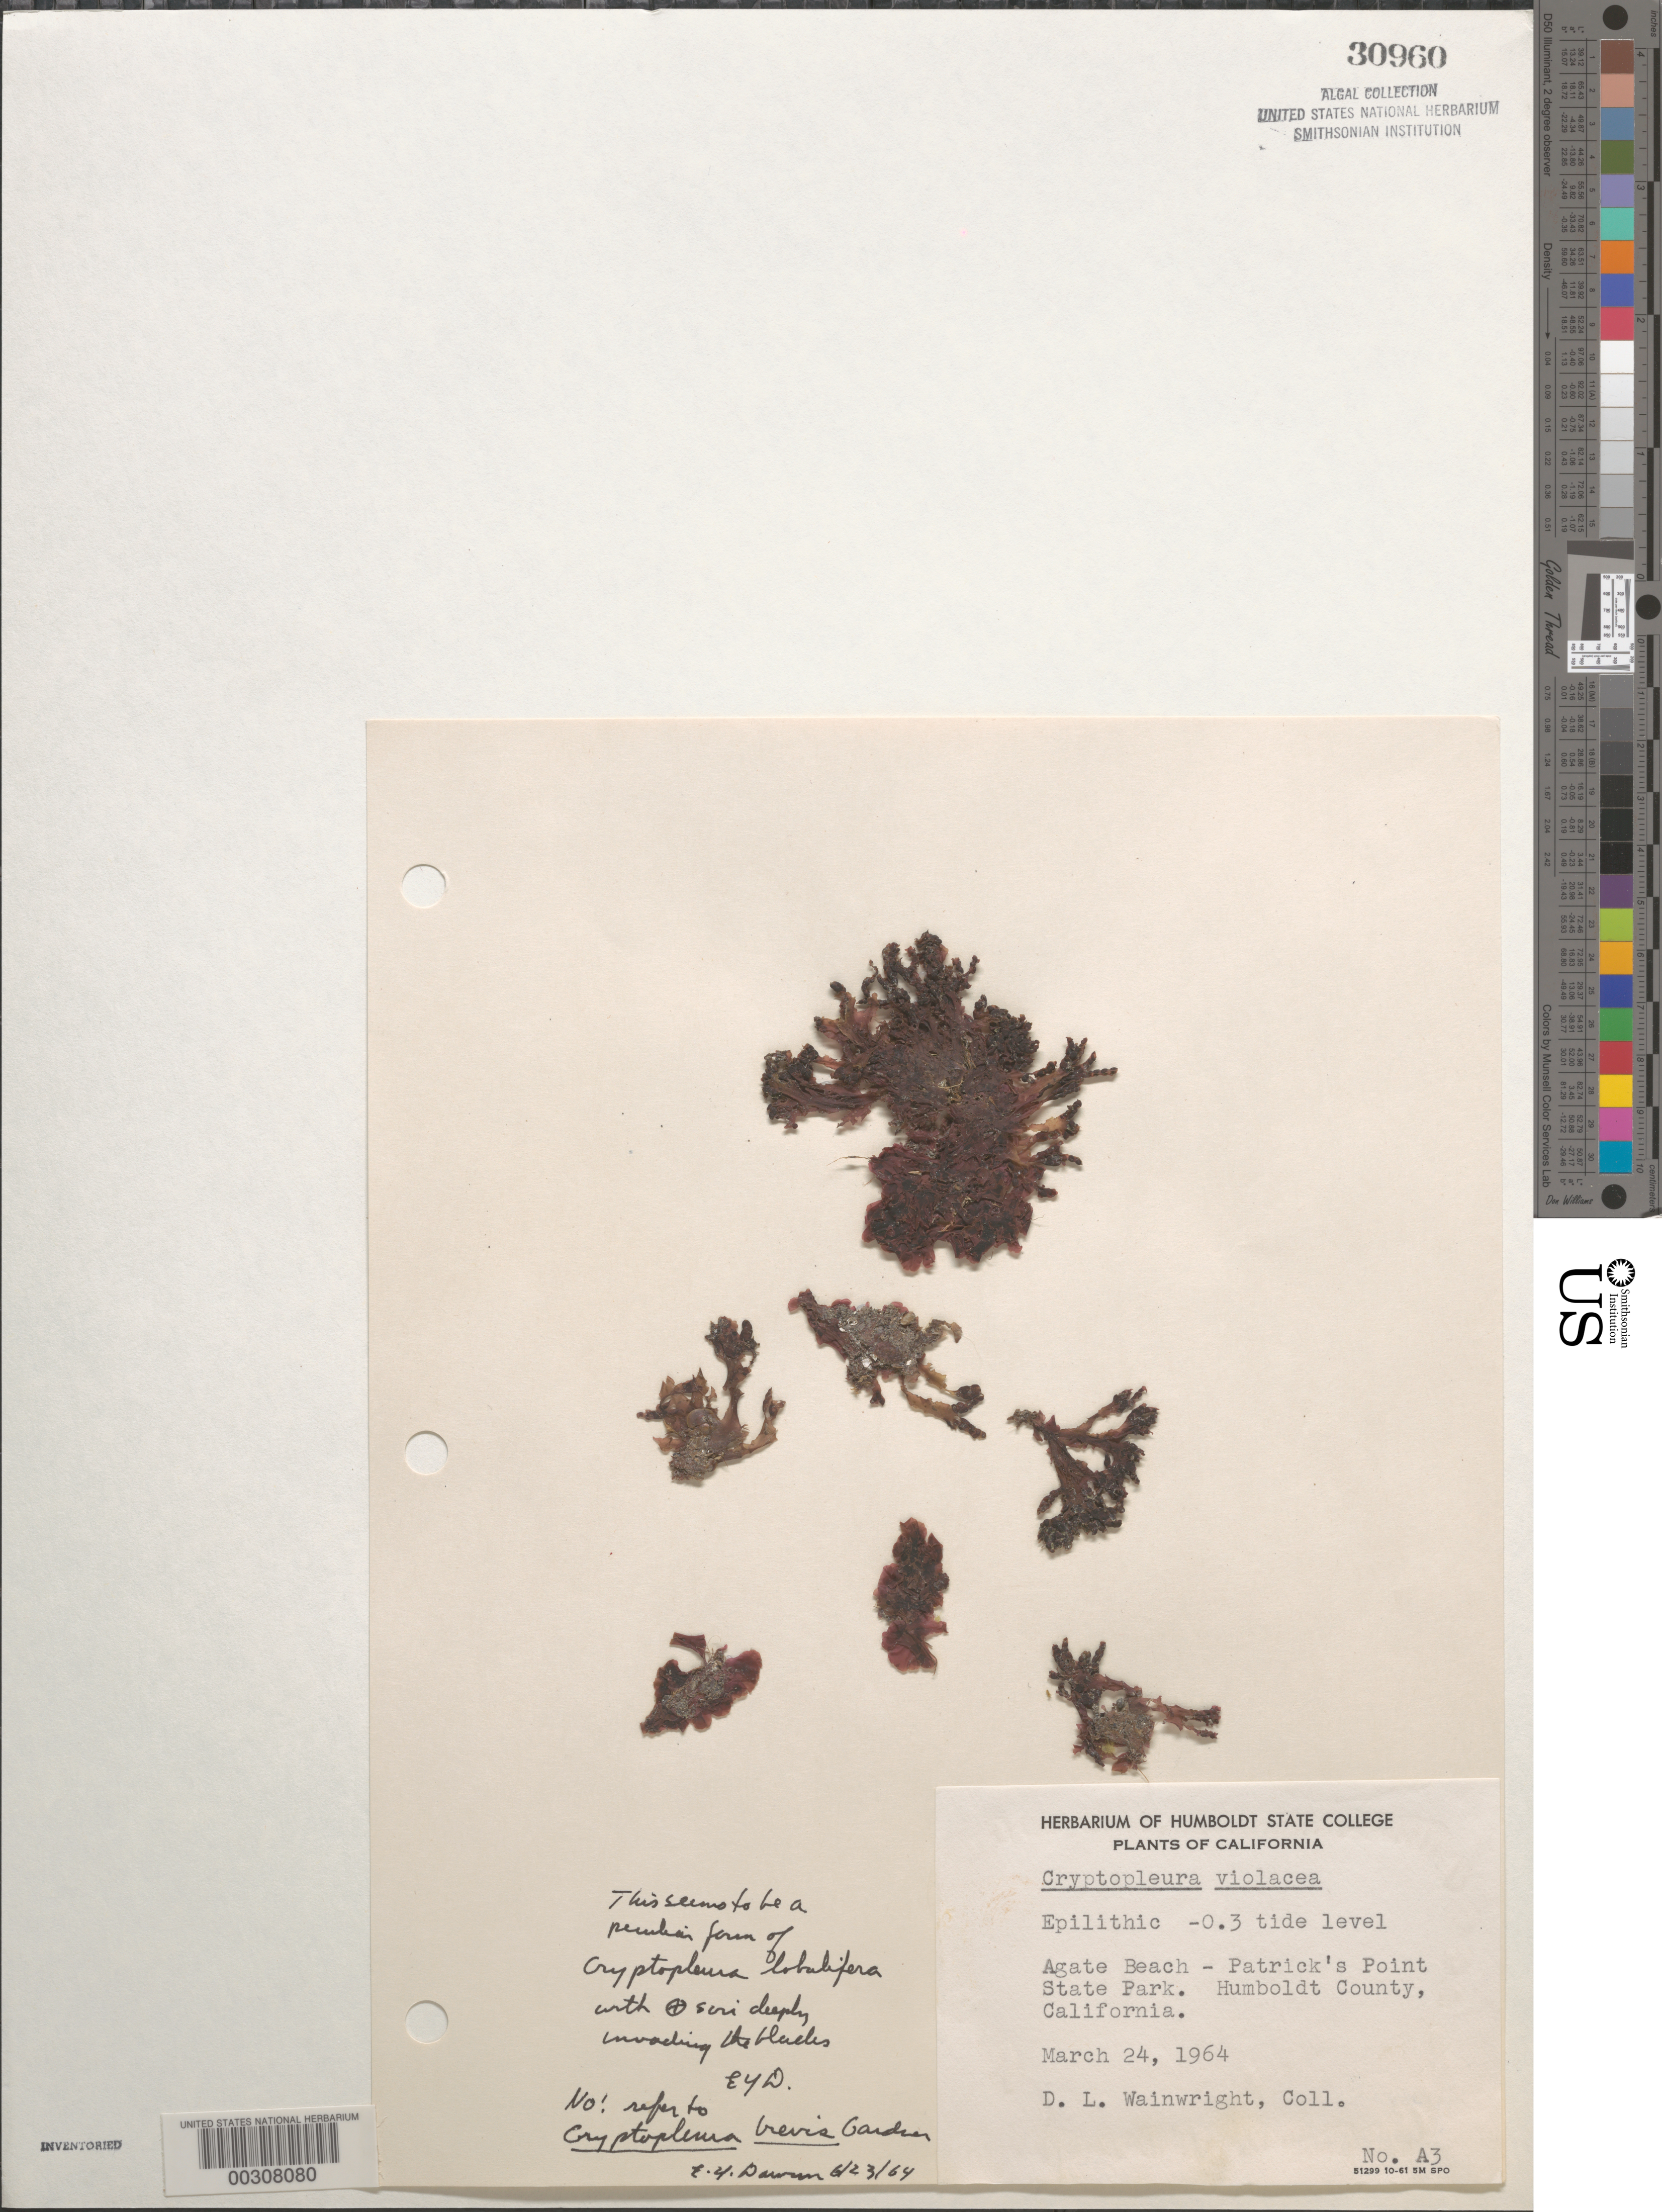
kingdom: Plantae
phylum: Rhodophyta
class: Florideophyceae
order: Ceramiales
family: Delesseriaceae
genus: Cryptopleura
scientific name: Cryptopleura lobulifera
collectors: D. Wainwright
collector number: A3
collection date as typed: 24 Mar 1964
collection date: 1964-03-24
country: United States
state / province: California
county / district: Humboldt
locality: Agate Beach, Patrick's Point State Park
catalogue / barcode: US 30960